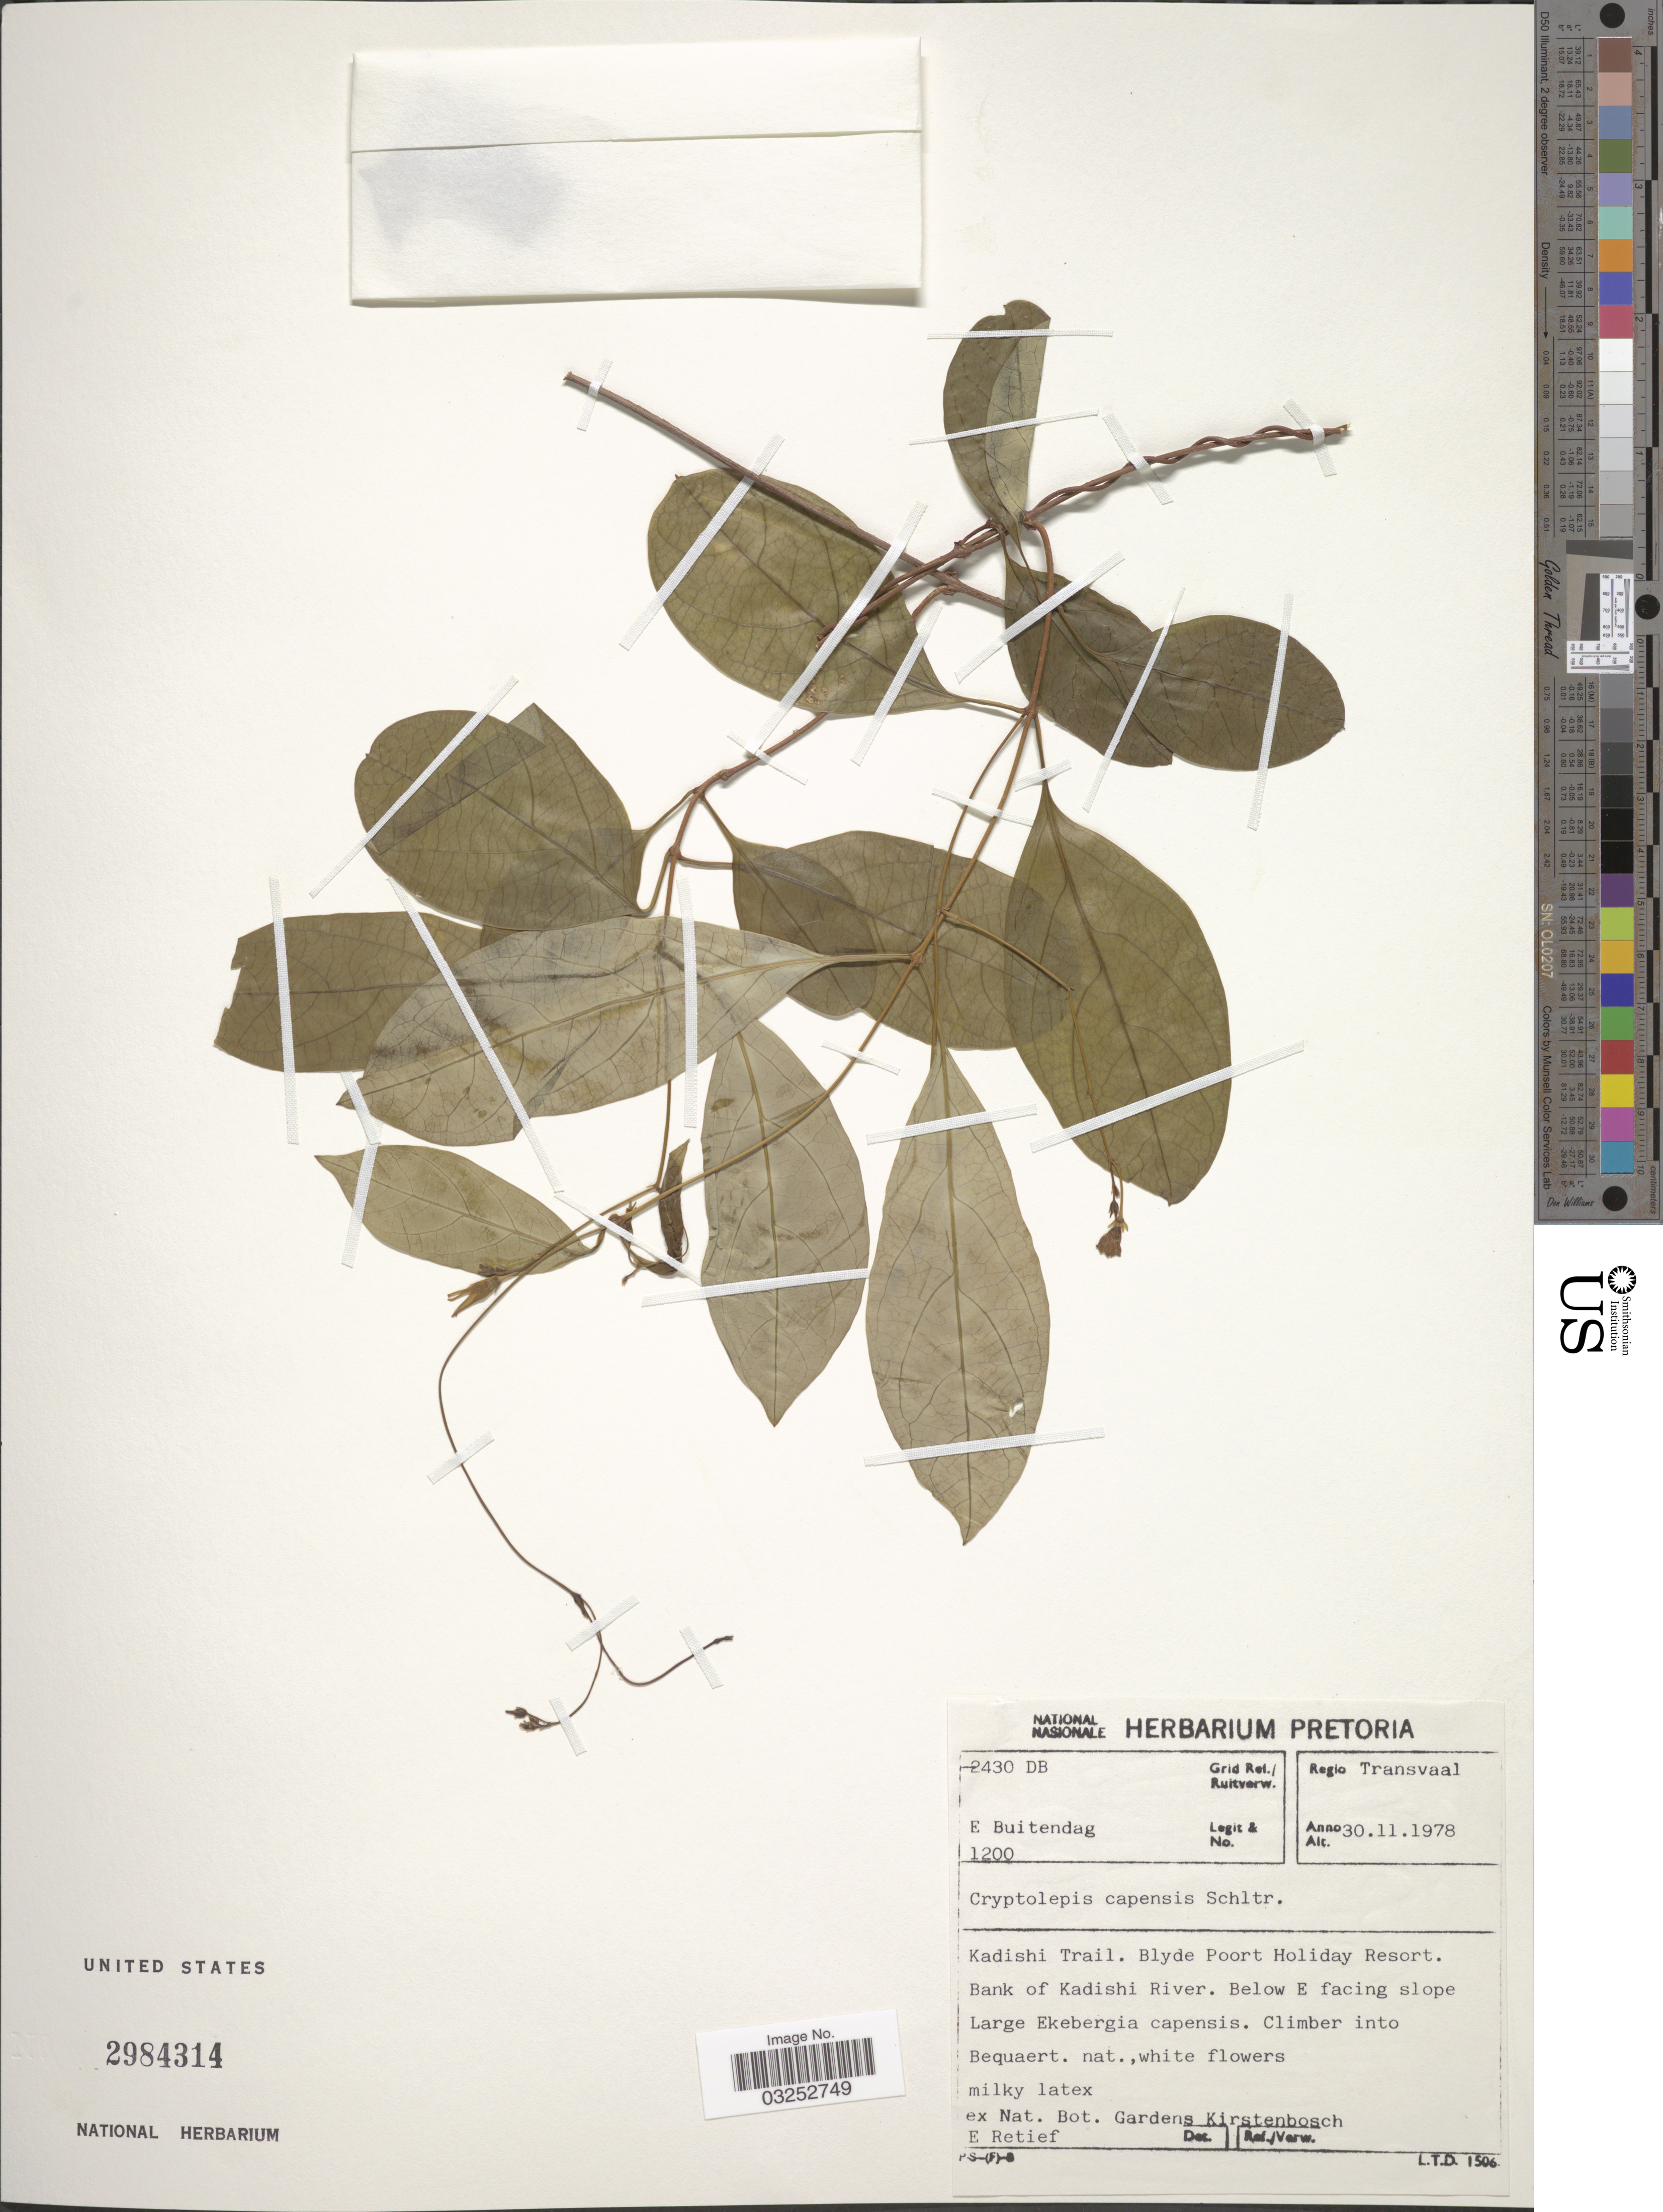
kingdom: Plantae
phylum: Tracheophyta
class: Magnoliopsida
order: Gentianales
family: Apocynaceae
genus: Cryptolepis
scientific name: Cryptolepis capensis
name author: Schltr.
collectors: E. Buitendag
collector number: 1200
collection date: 1978-11-30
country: South Africa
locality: Regio Transvaal, Grid. Ref./Ruitverw. 2430 DB, Kadishi Trail, Blyde Poort Holiday Resort, Bank of Kadishi River, Below E facing slope.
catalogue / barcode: US 2984314